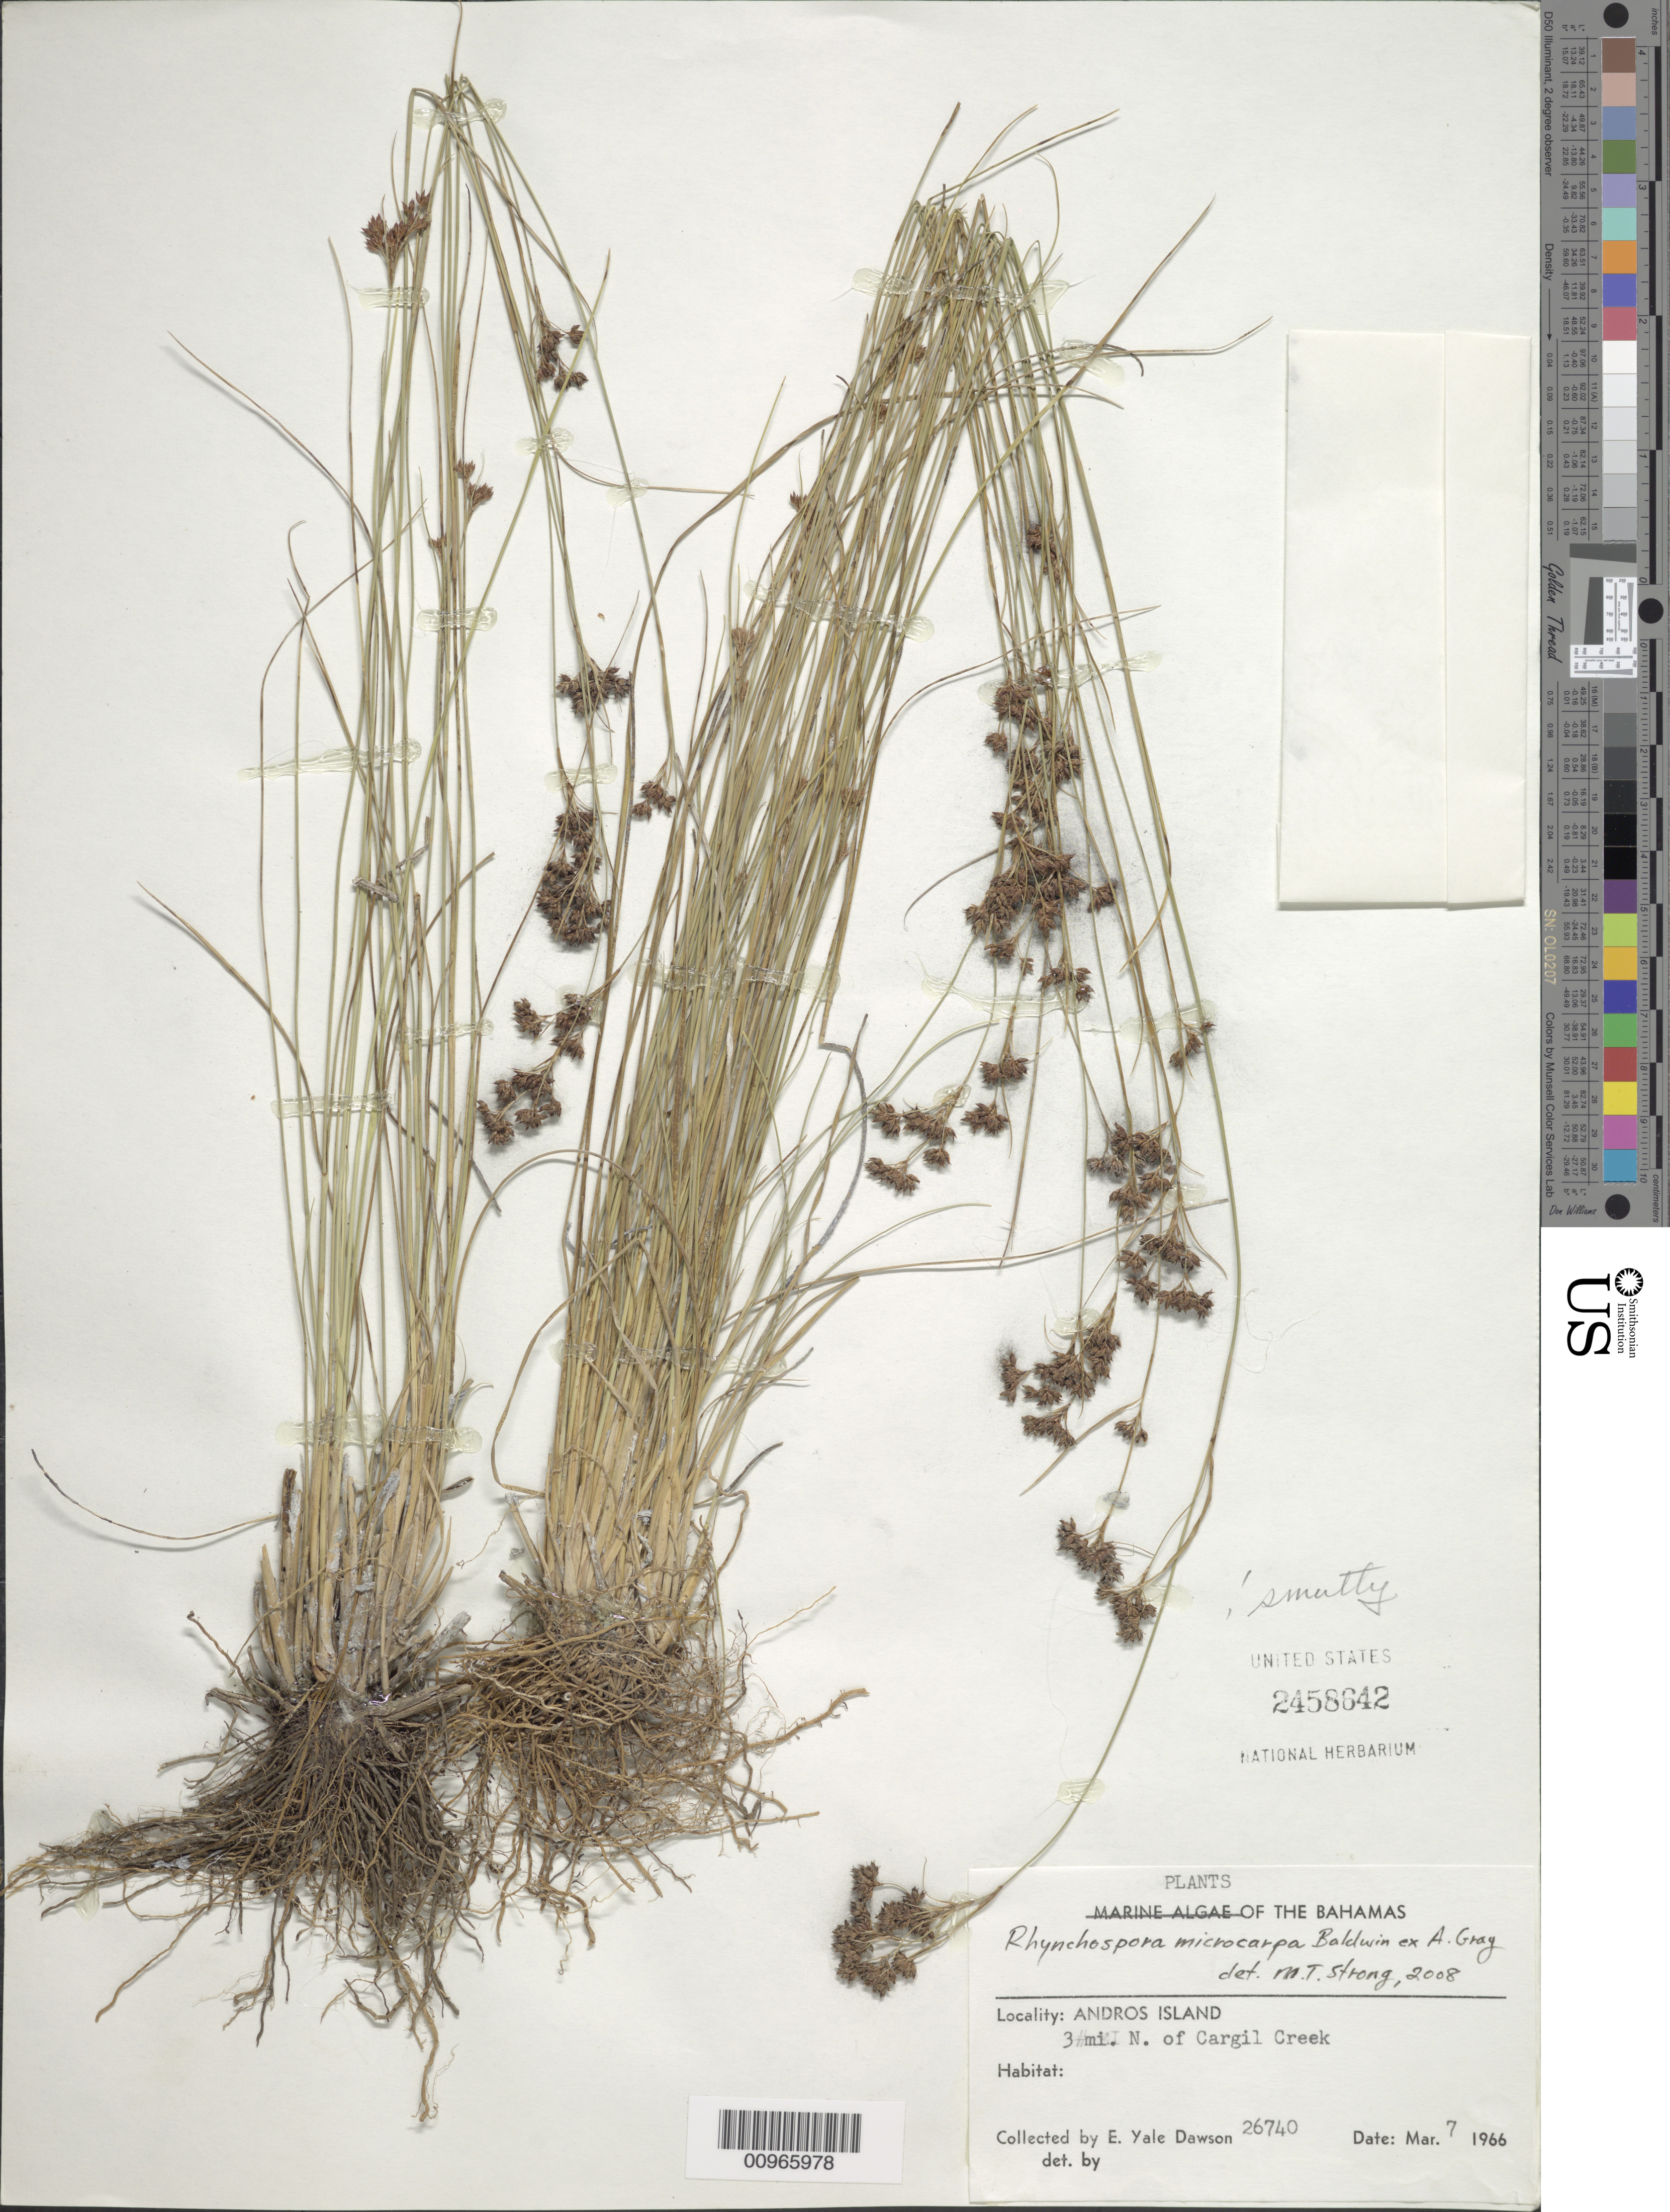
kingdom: Plantae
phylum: Tracheophyta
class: Liliopsida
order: Poales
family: Cyperaceae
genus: Rhynchospora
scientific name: Rhynchospora microcarpa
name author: Baldwin ex A. Gray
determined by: Strong, M. T., (US), Smithsonian Institution - National Museum of Natural History (UNITED STATES)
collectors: E. Y. Dawson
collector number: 26740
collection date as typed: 07 Mar 1966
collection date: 1966-03-07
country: Bahamas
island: Andros Island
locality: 3 miles N of Cargil Creek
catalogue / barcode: US 2458642